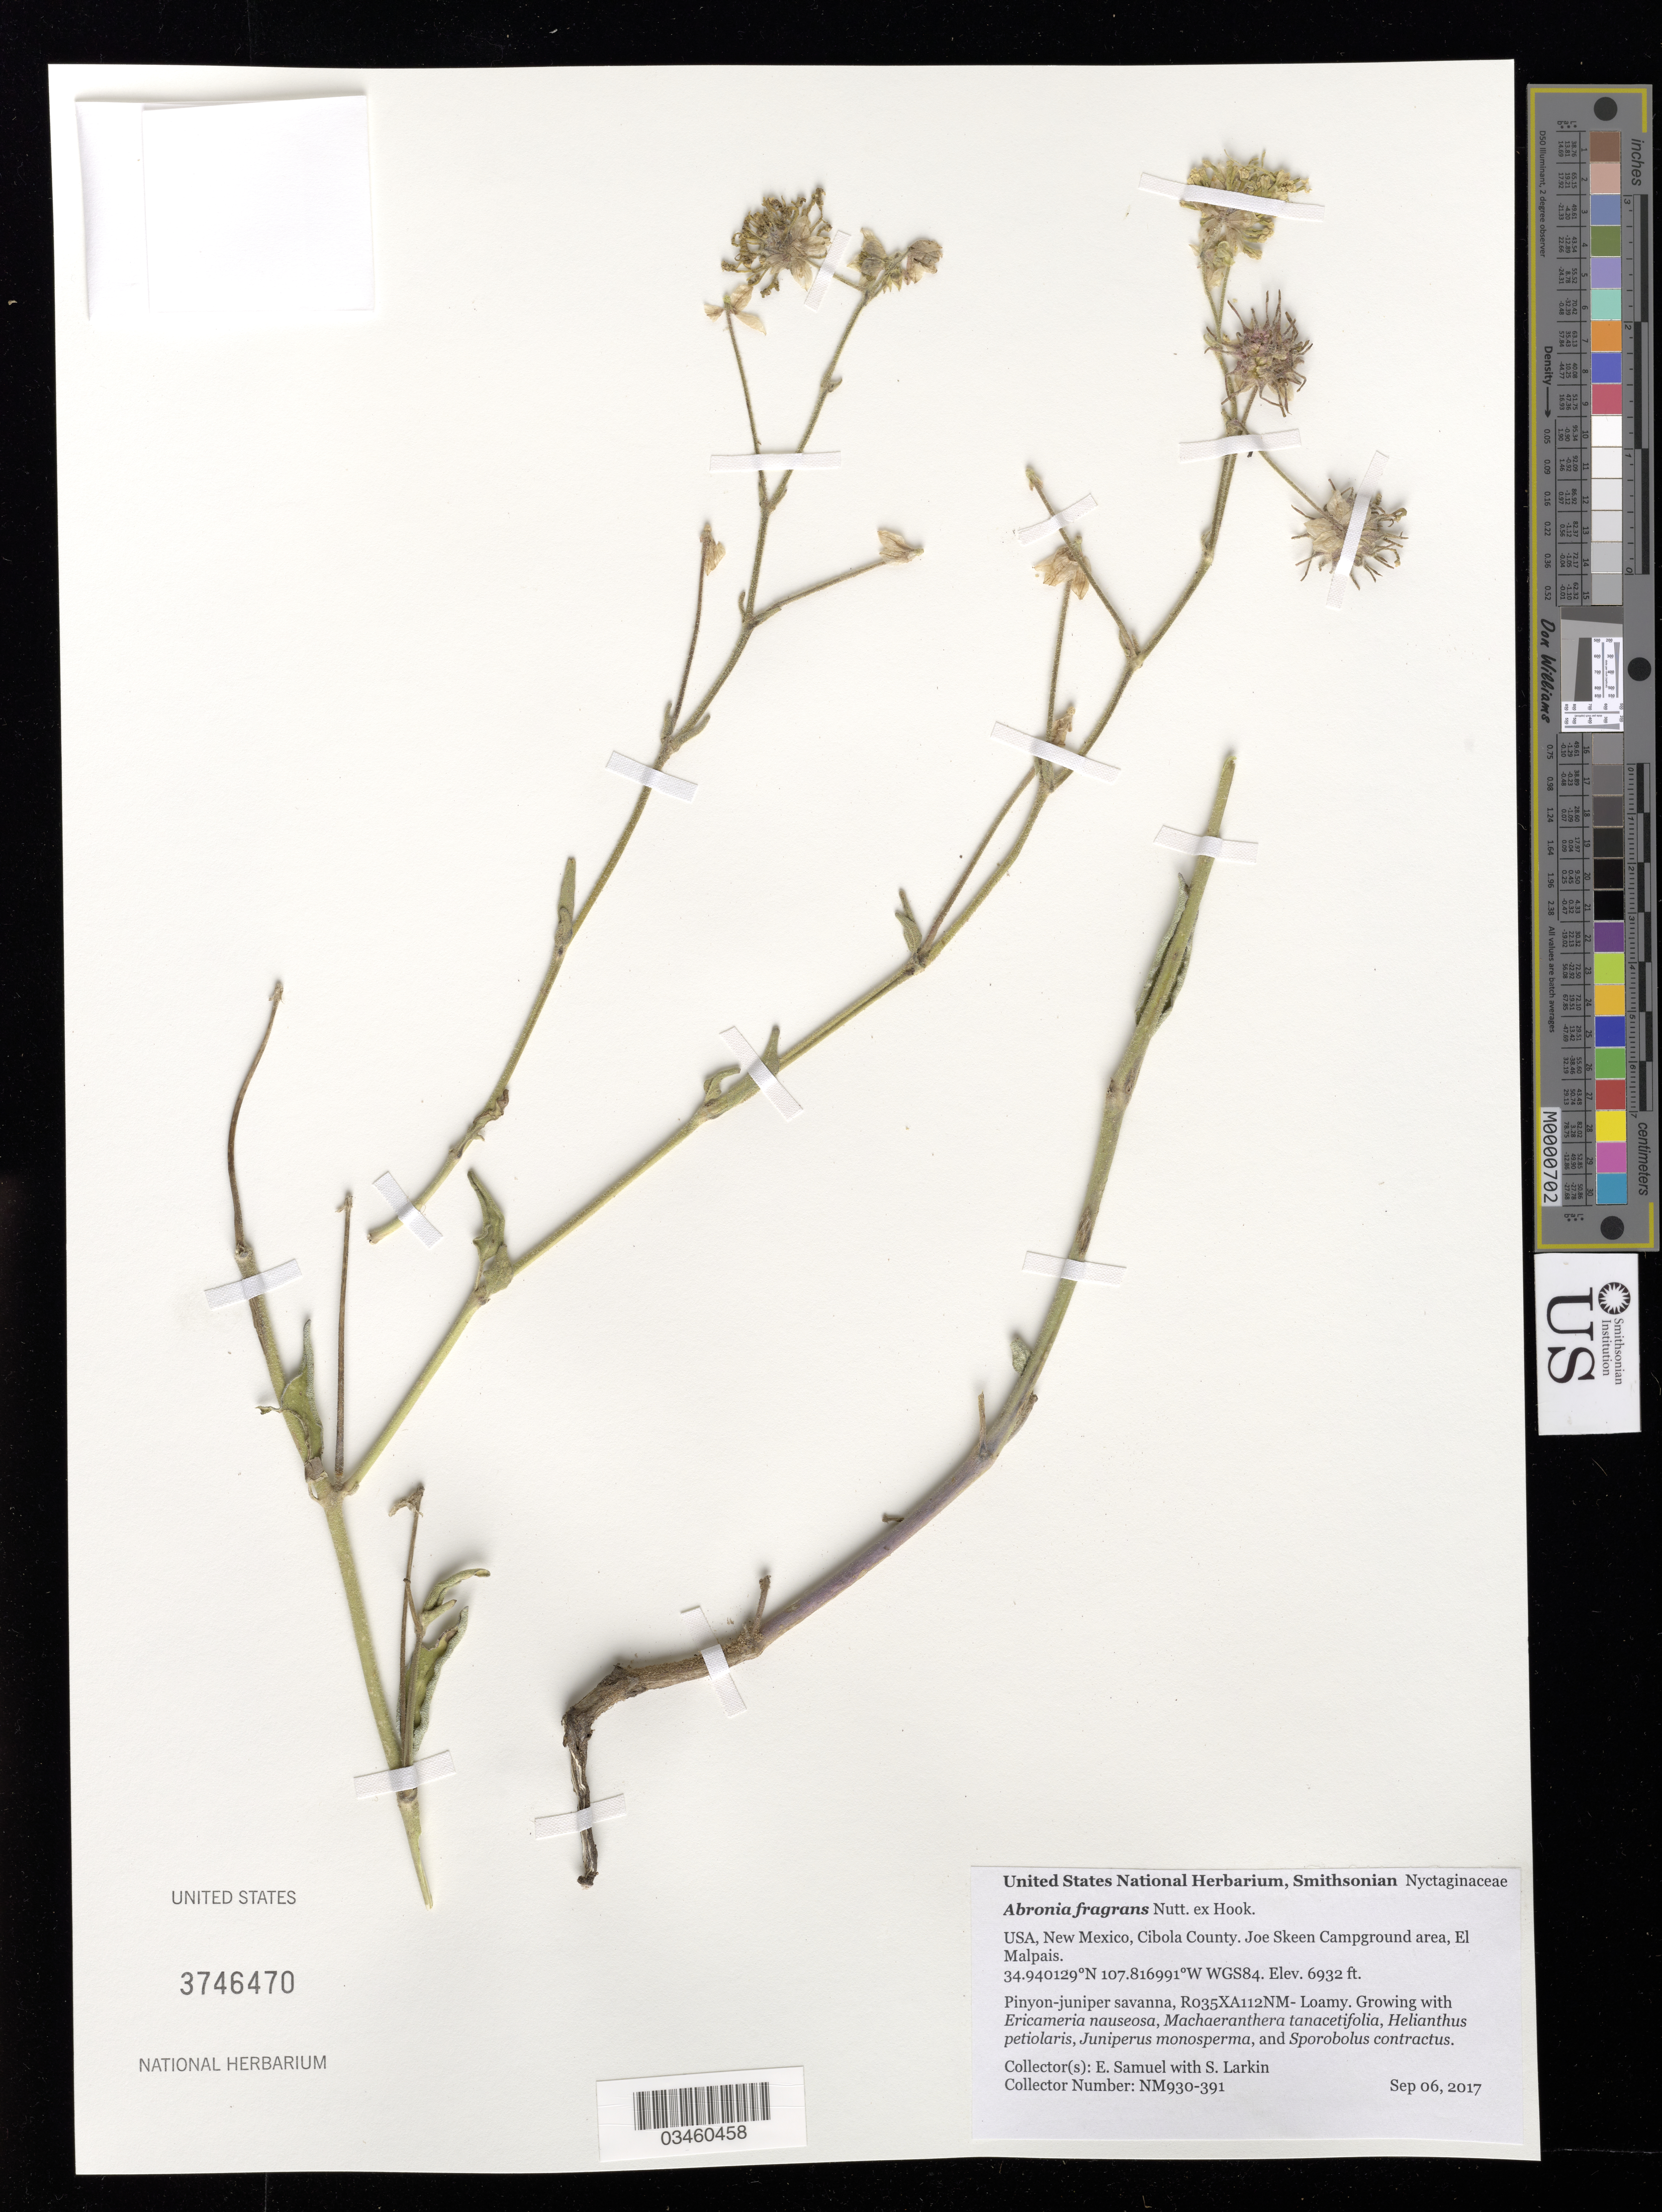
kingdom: Plantae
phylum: Tracheophyta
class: Magnoliopsida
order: Caryophyllales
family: Nyctaginaceae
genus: Abronia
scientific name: Abronia fragrans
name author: Nutt. ex Hook.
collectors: E. Samuel & S. Larkin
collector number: NM930-391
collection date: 2017-09-06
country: United States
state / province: New Mexico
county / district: Cibola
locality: El Malpais, Joe Skeen Campground area.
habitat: R035XA112NM- Loamy. Pinyon-juniper savanna.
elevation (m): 2113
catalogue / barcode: US 3746470